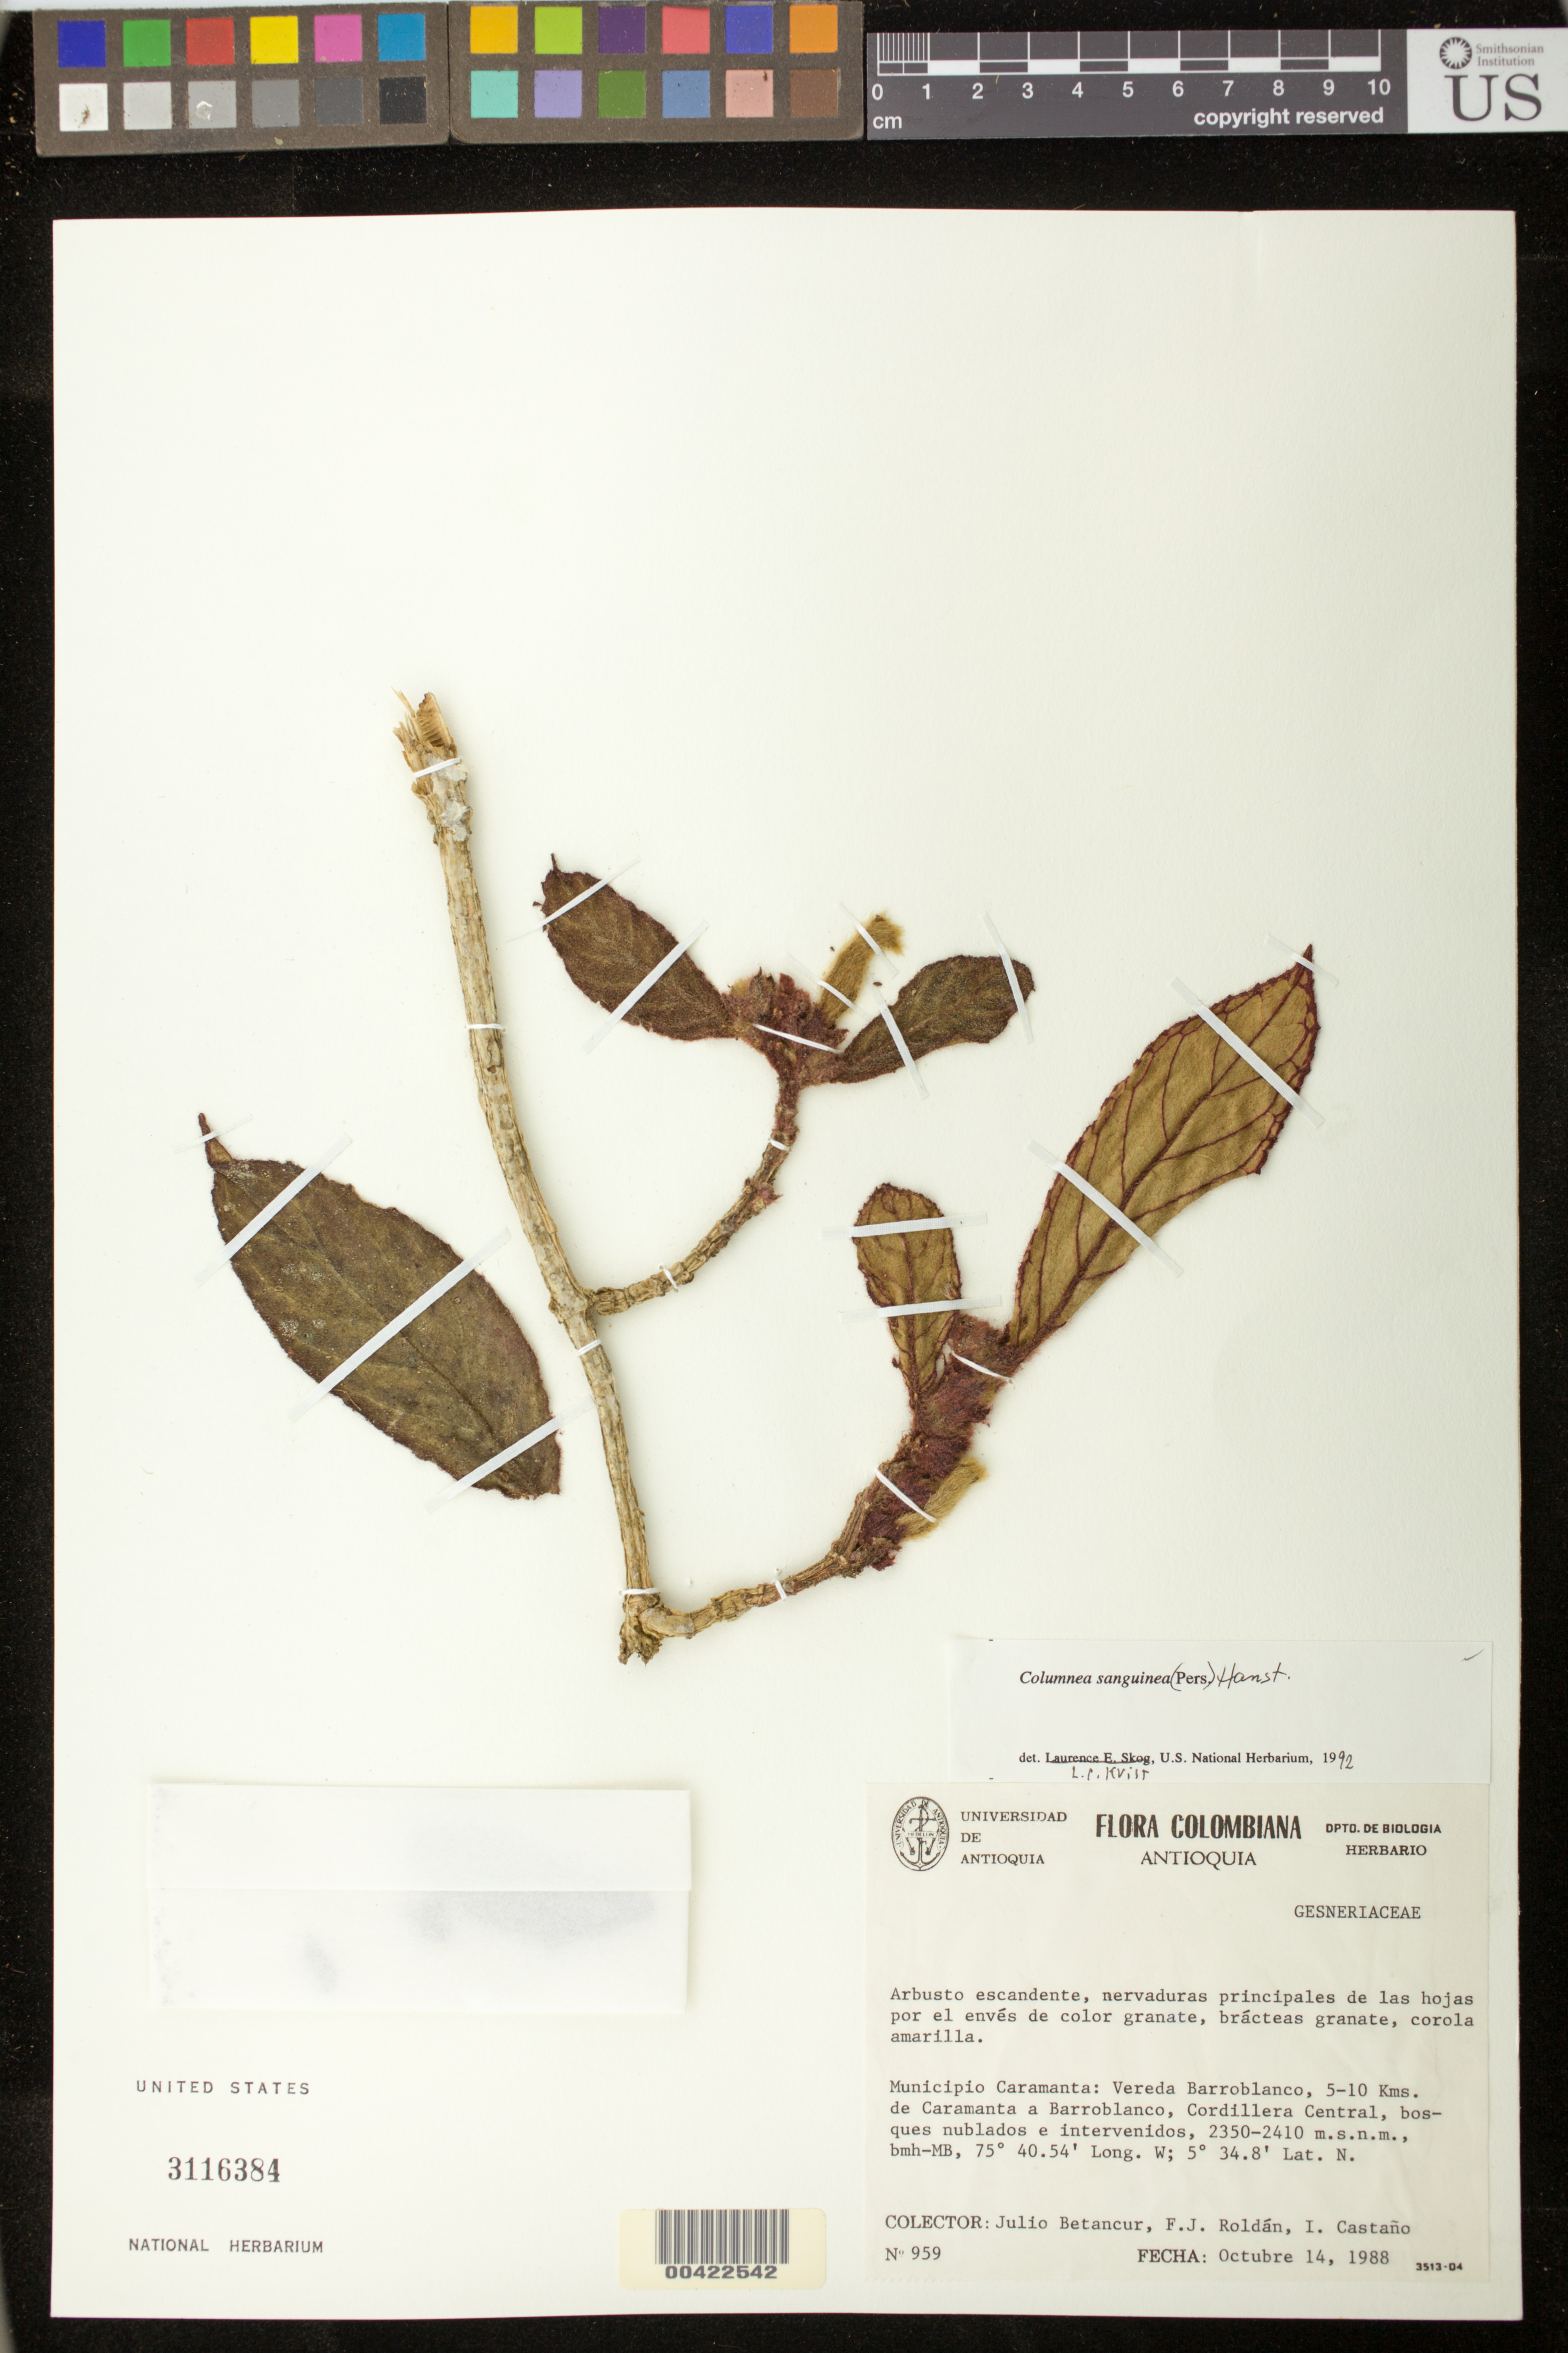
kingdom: Plantae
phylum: Tracheophyta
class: Magnoliopsida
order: Lamiales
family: Gesneriaceae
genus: Columnea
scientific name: Columnea sanguinea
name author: (Pers.) Hanst.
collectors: J. C. Betancur, F. J. Roldán & I. Castaño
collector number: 959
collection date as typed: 14 Oct 1988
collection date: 1988-10-14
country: Colombia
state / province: Antioquia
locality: Caramanta, vereda Barroblanco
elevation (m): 2350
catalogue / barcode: US 3116384